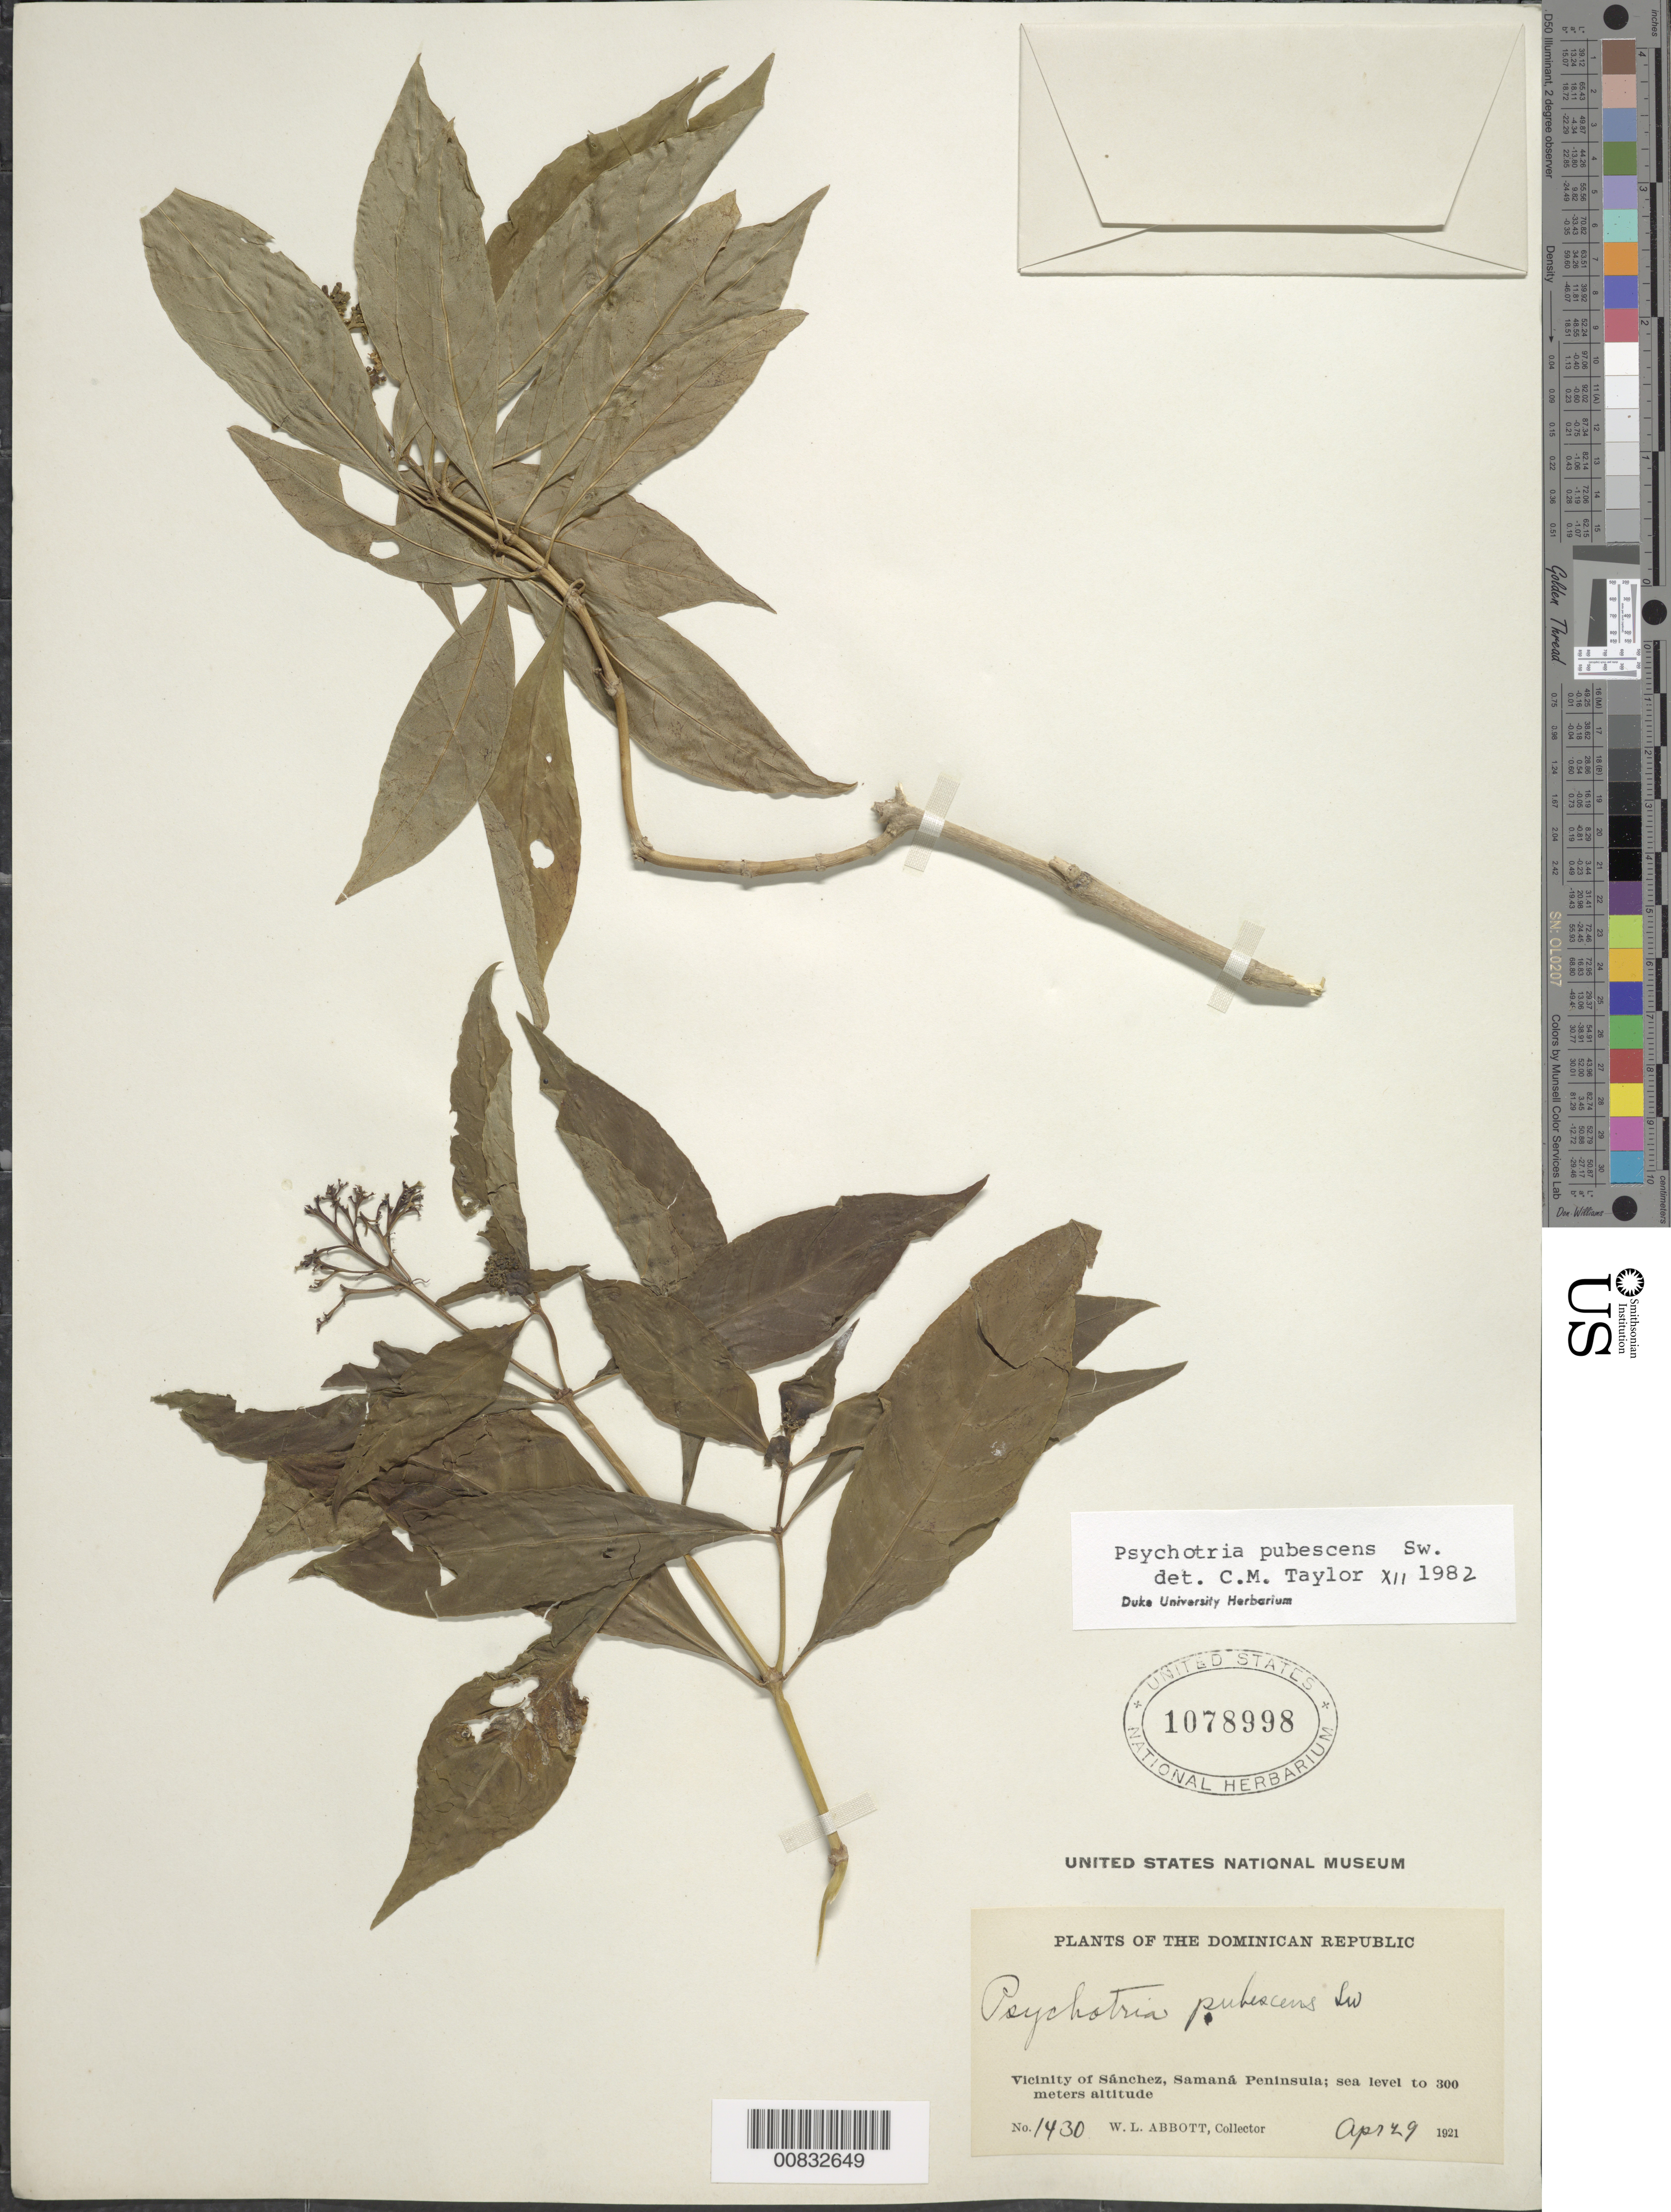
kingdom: Plantae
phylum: Tracheophyta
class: Magnoliopsida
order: Gentianales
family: Rubiaceae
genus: Psychotria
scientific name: Psychotria pubescens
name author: Sw.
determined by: Taylor, Charlotte M.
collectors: W. L. Abbott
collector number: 1430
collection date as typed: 29 Apr 1921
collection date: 1921-04-29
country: Dominican Republic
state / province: Samana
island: Hispaniola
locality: Vicinity of Sánchez, Samaná Peninsula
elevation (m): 0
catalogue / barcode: US 1078998